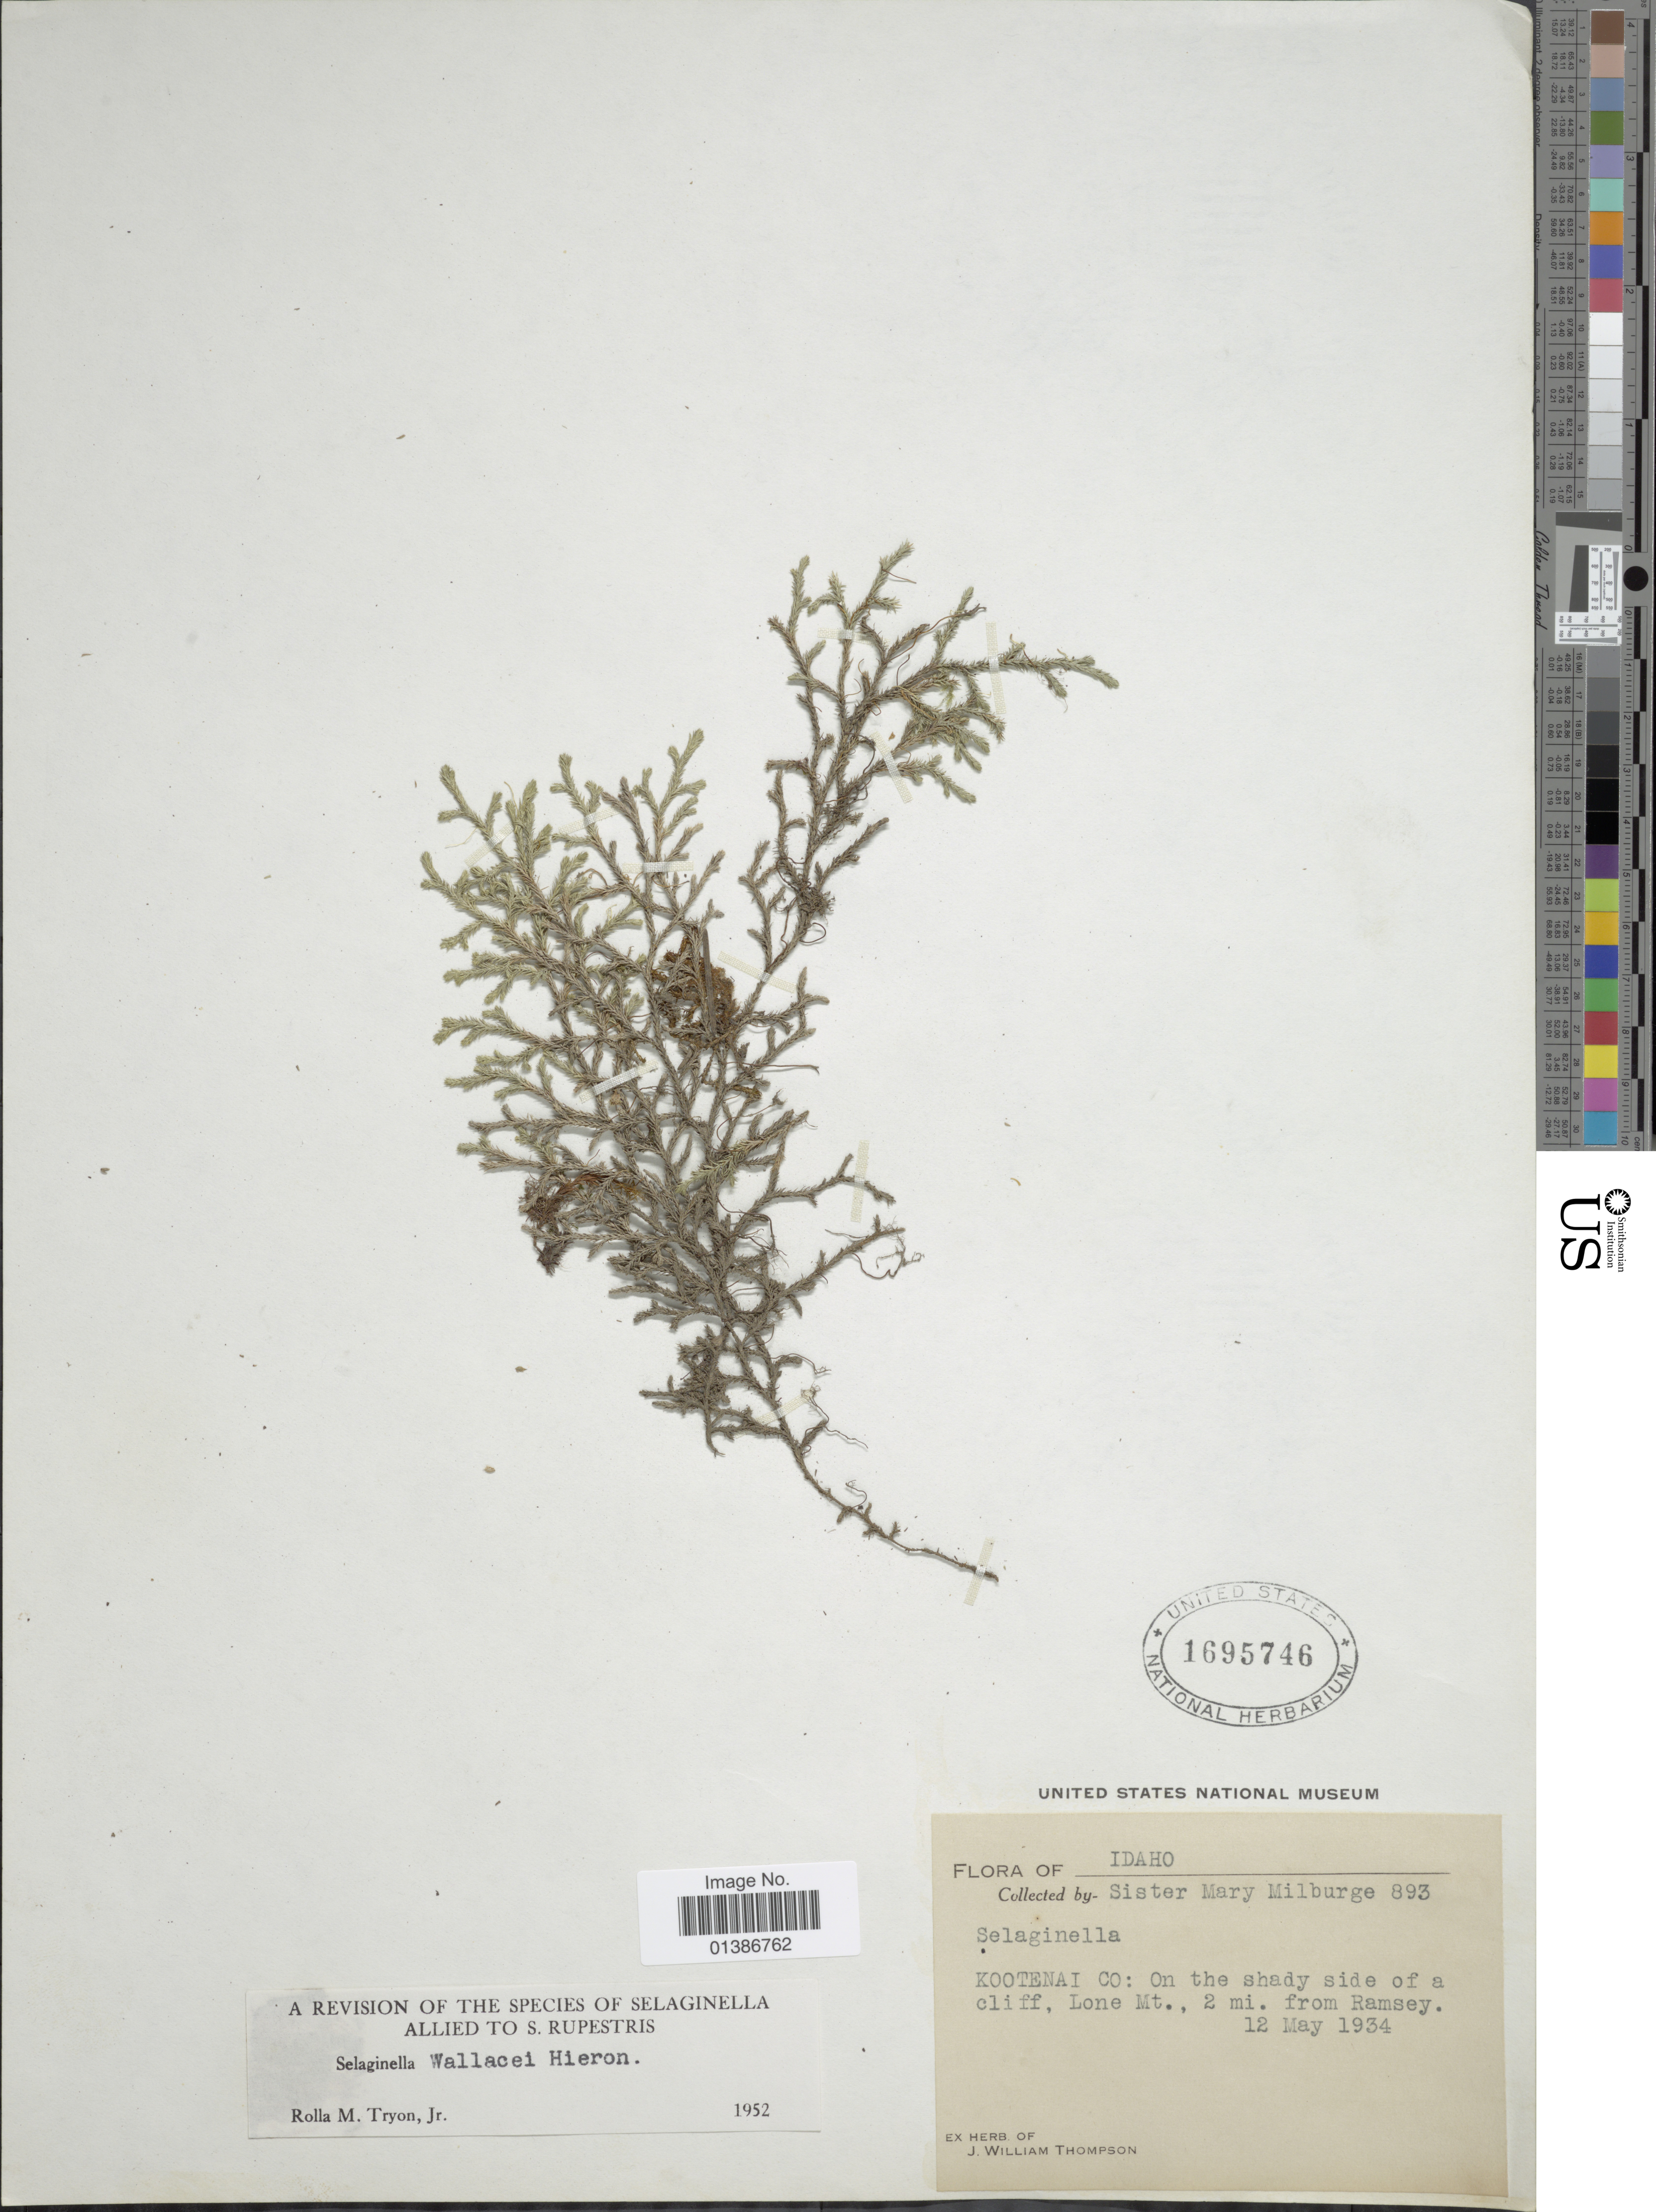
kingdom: Plantae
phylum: Tracheophyta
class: Lycopodiopsida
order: Selaginellales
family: Selaginellaceae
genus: Selaginella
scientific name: Selaginella wallacei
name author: Hieron.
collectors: S. Milburge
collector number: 893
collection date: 1934-05-12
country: United States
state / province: Idaho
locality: Kootenai Co: On the shady side of a cliff, Lone Mt., 2 mi. from Ramsey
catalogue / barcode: US 1695746